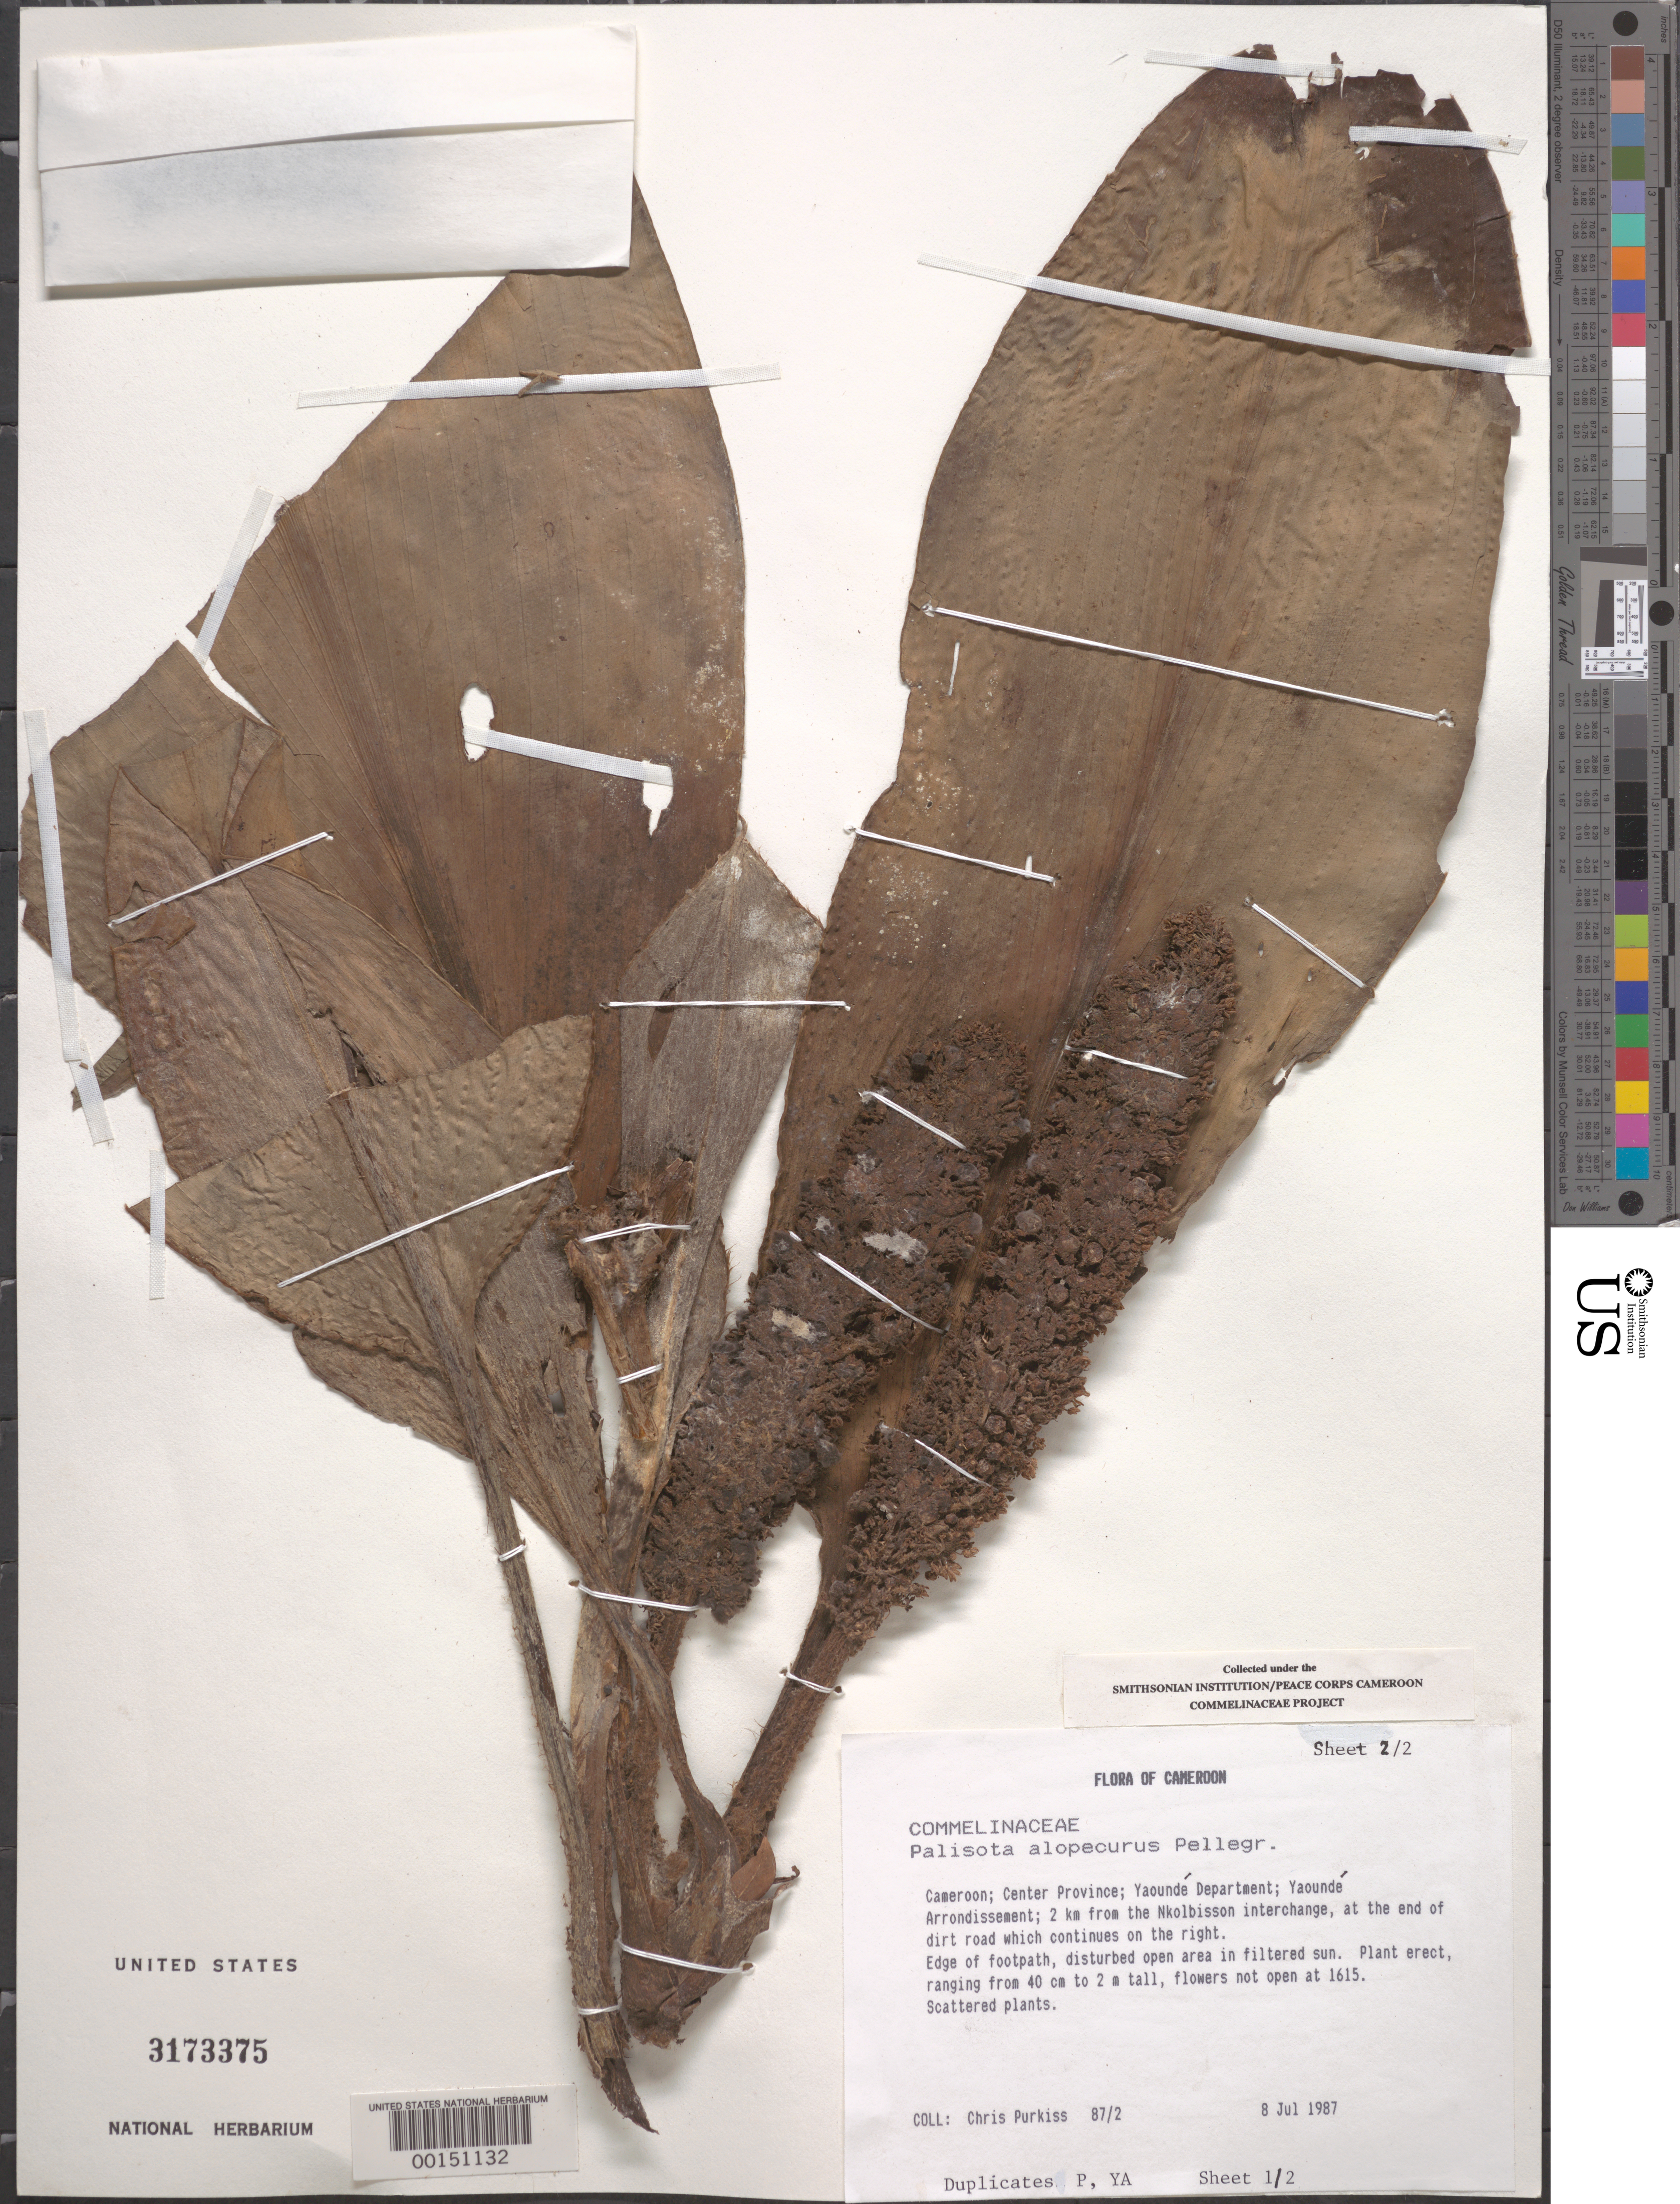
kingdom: Plantae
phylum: Tracheophyta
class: Liliopsida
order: Commelinales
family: Commelinaceae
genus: Palisota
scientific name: Palisota alopecurus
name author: Pellegr.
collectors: C. Purkiss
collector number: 87/2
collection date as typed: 08 Jul 1987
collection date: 1987-07-08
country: Cameroon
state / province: Centre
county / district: Mfoundi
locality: Yaounde arrondissement, 2 km from nkolbisson interchange, at end of dirt road continuing on right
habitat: Edge of footpath, disturbed open area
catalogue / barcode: US 3173375